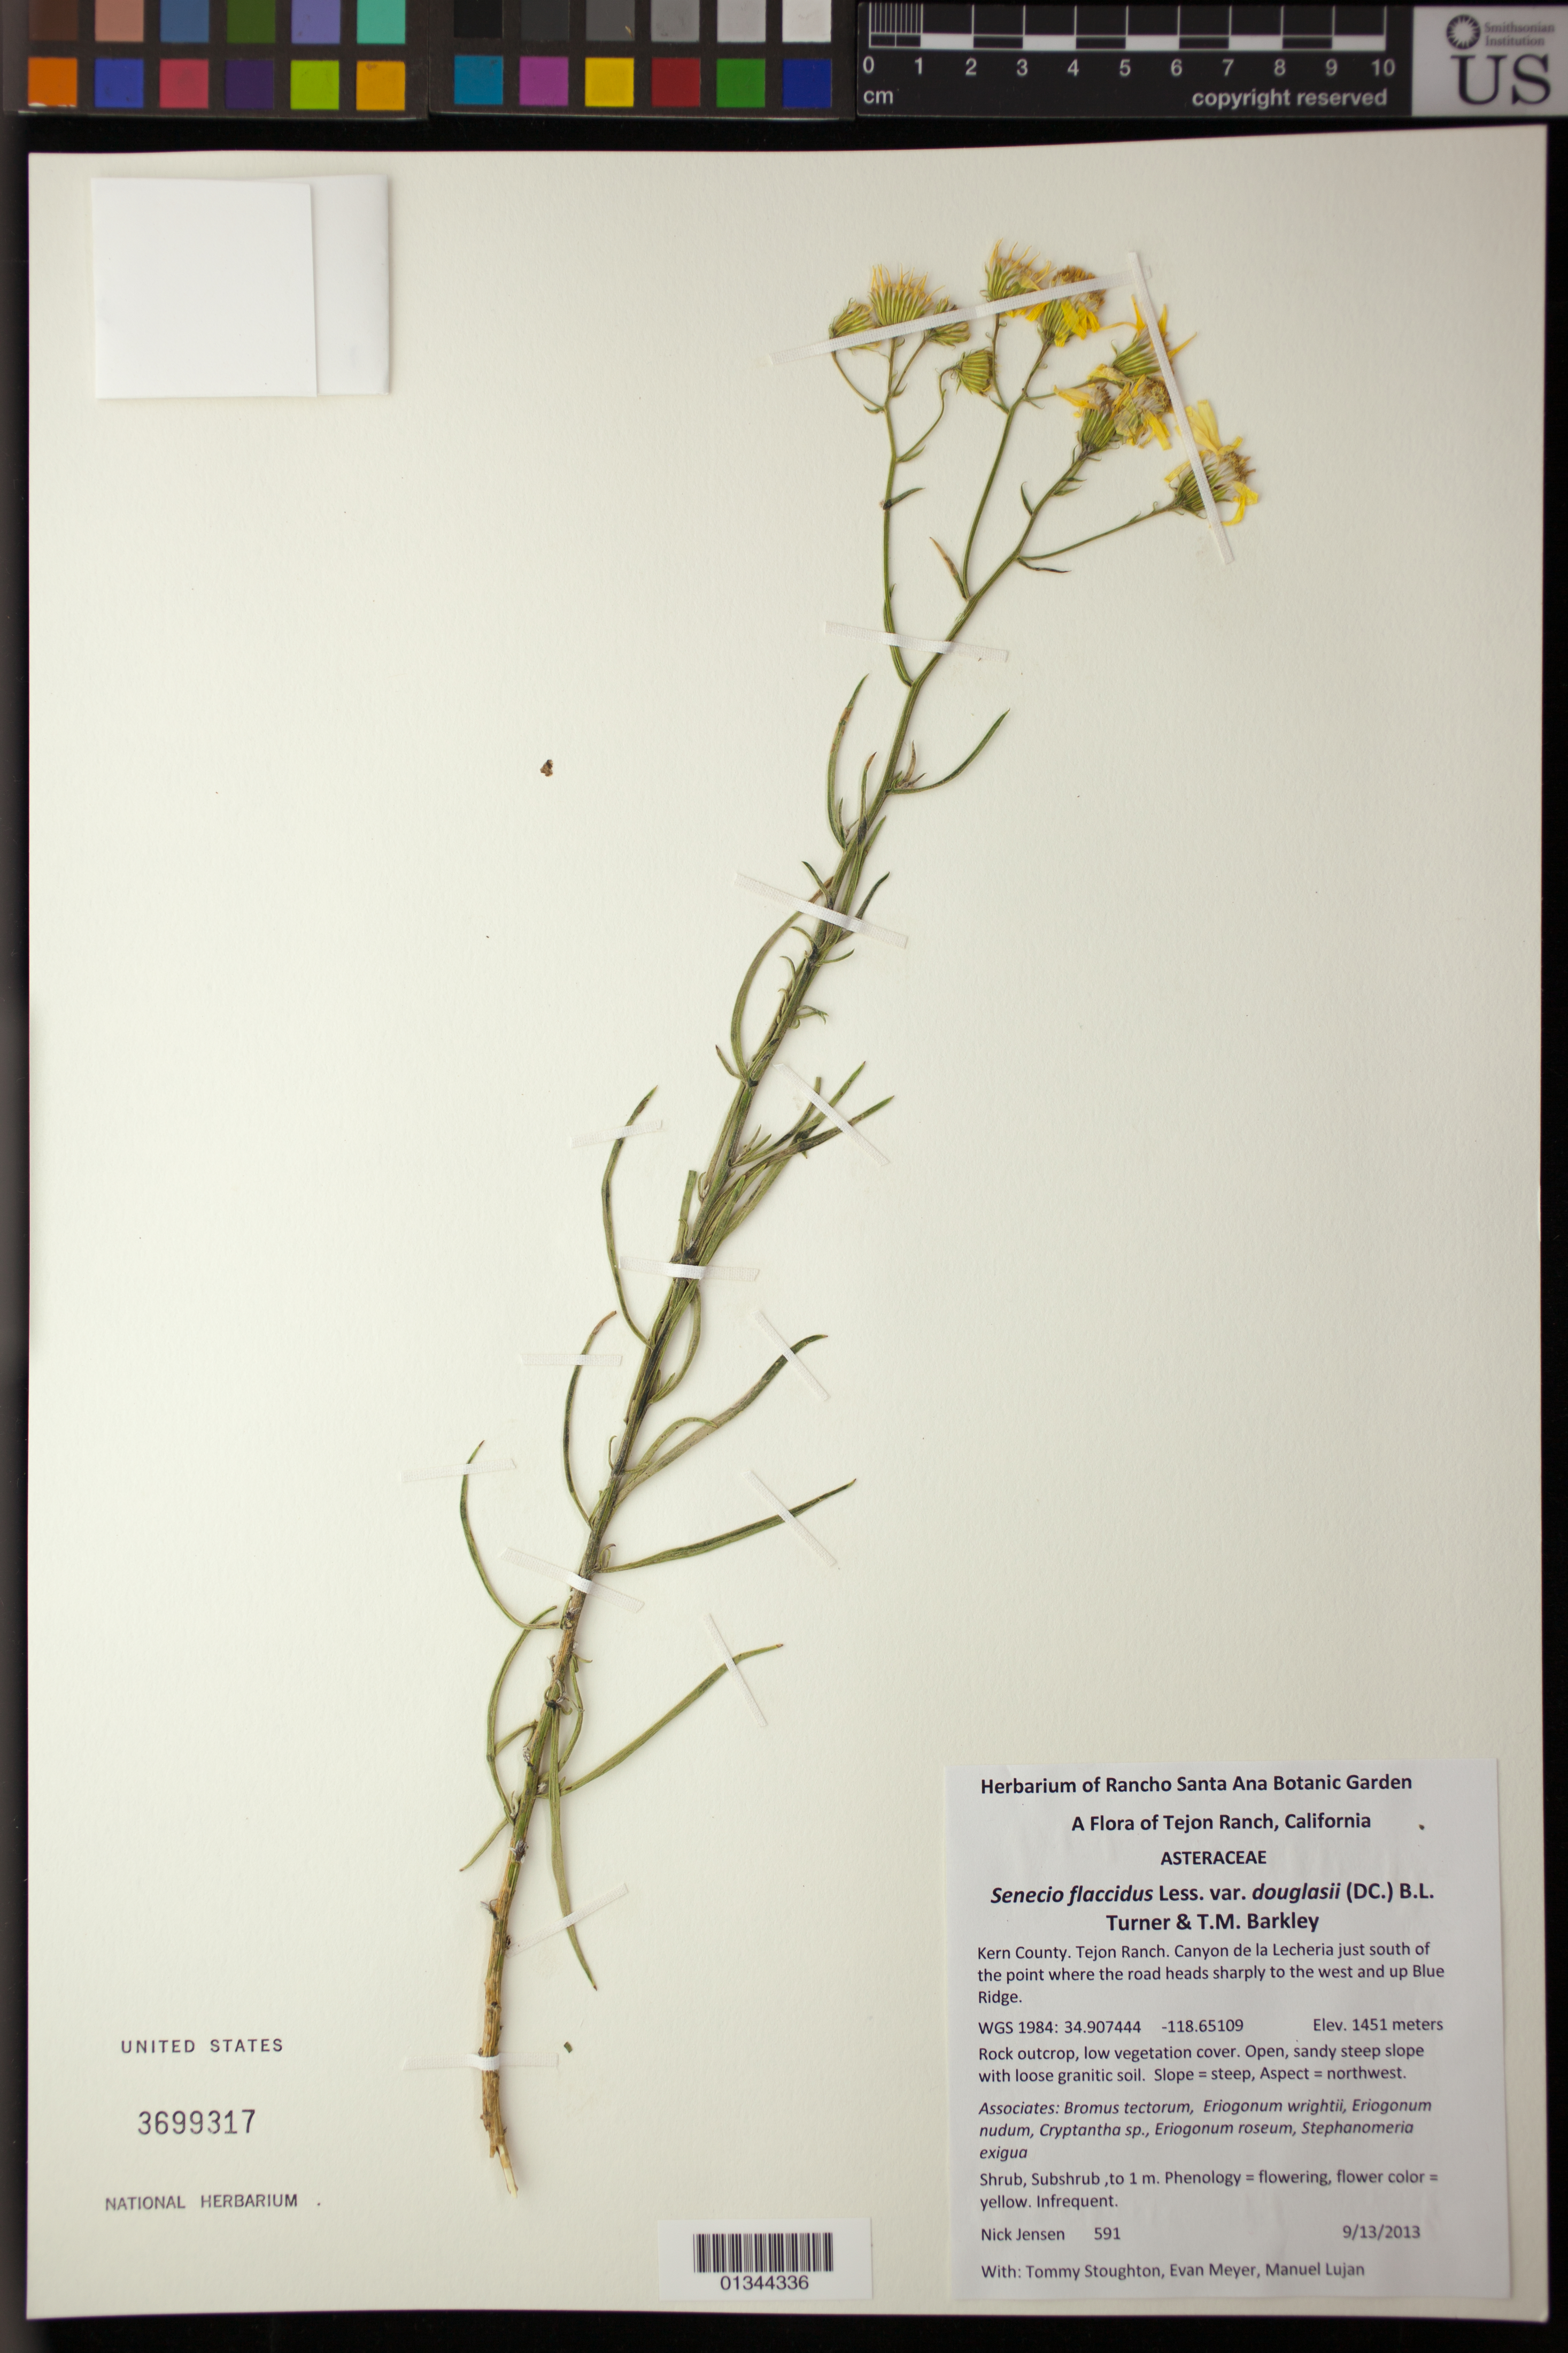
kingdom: Plantae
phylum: Tracheophyta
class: Magnoliopsida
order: Asterales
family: Asteraceae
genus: Senecio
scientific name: Senecio flaccidus var. douglasii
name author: (DC.) B.L. Turner & T.M. Barkley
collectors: N. Jensen, T. Stoughton, E. Meyer & M. Lujan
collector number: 591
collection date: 2013-09-13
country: United States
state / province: California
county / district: Kern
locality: Tejon Ranch, Canyon de la Lecheria just south of the point where the road heads sharply to the west and up Blue Ridge.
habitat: Rock outcrop, low vegetation cover. Open, sandy steep slope with loose granitic soil. Slope=steep, Aspect=northwest.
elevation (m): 1451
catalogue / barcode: US 3699317